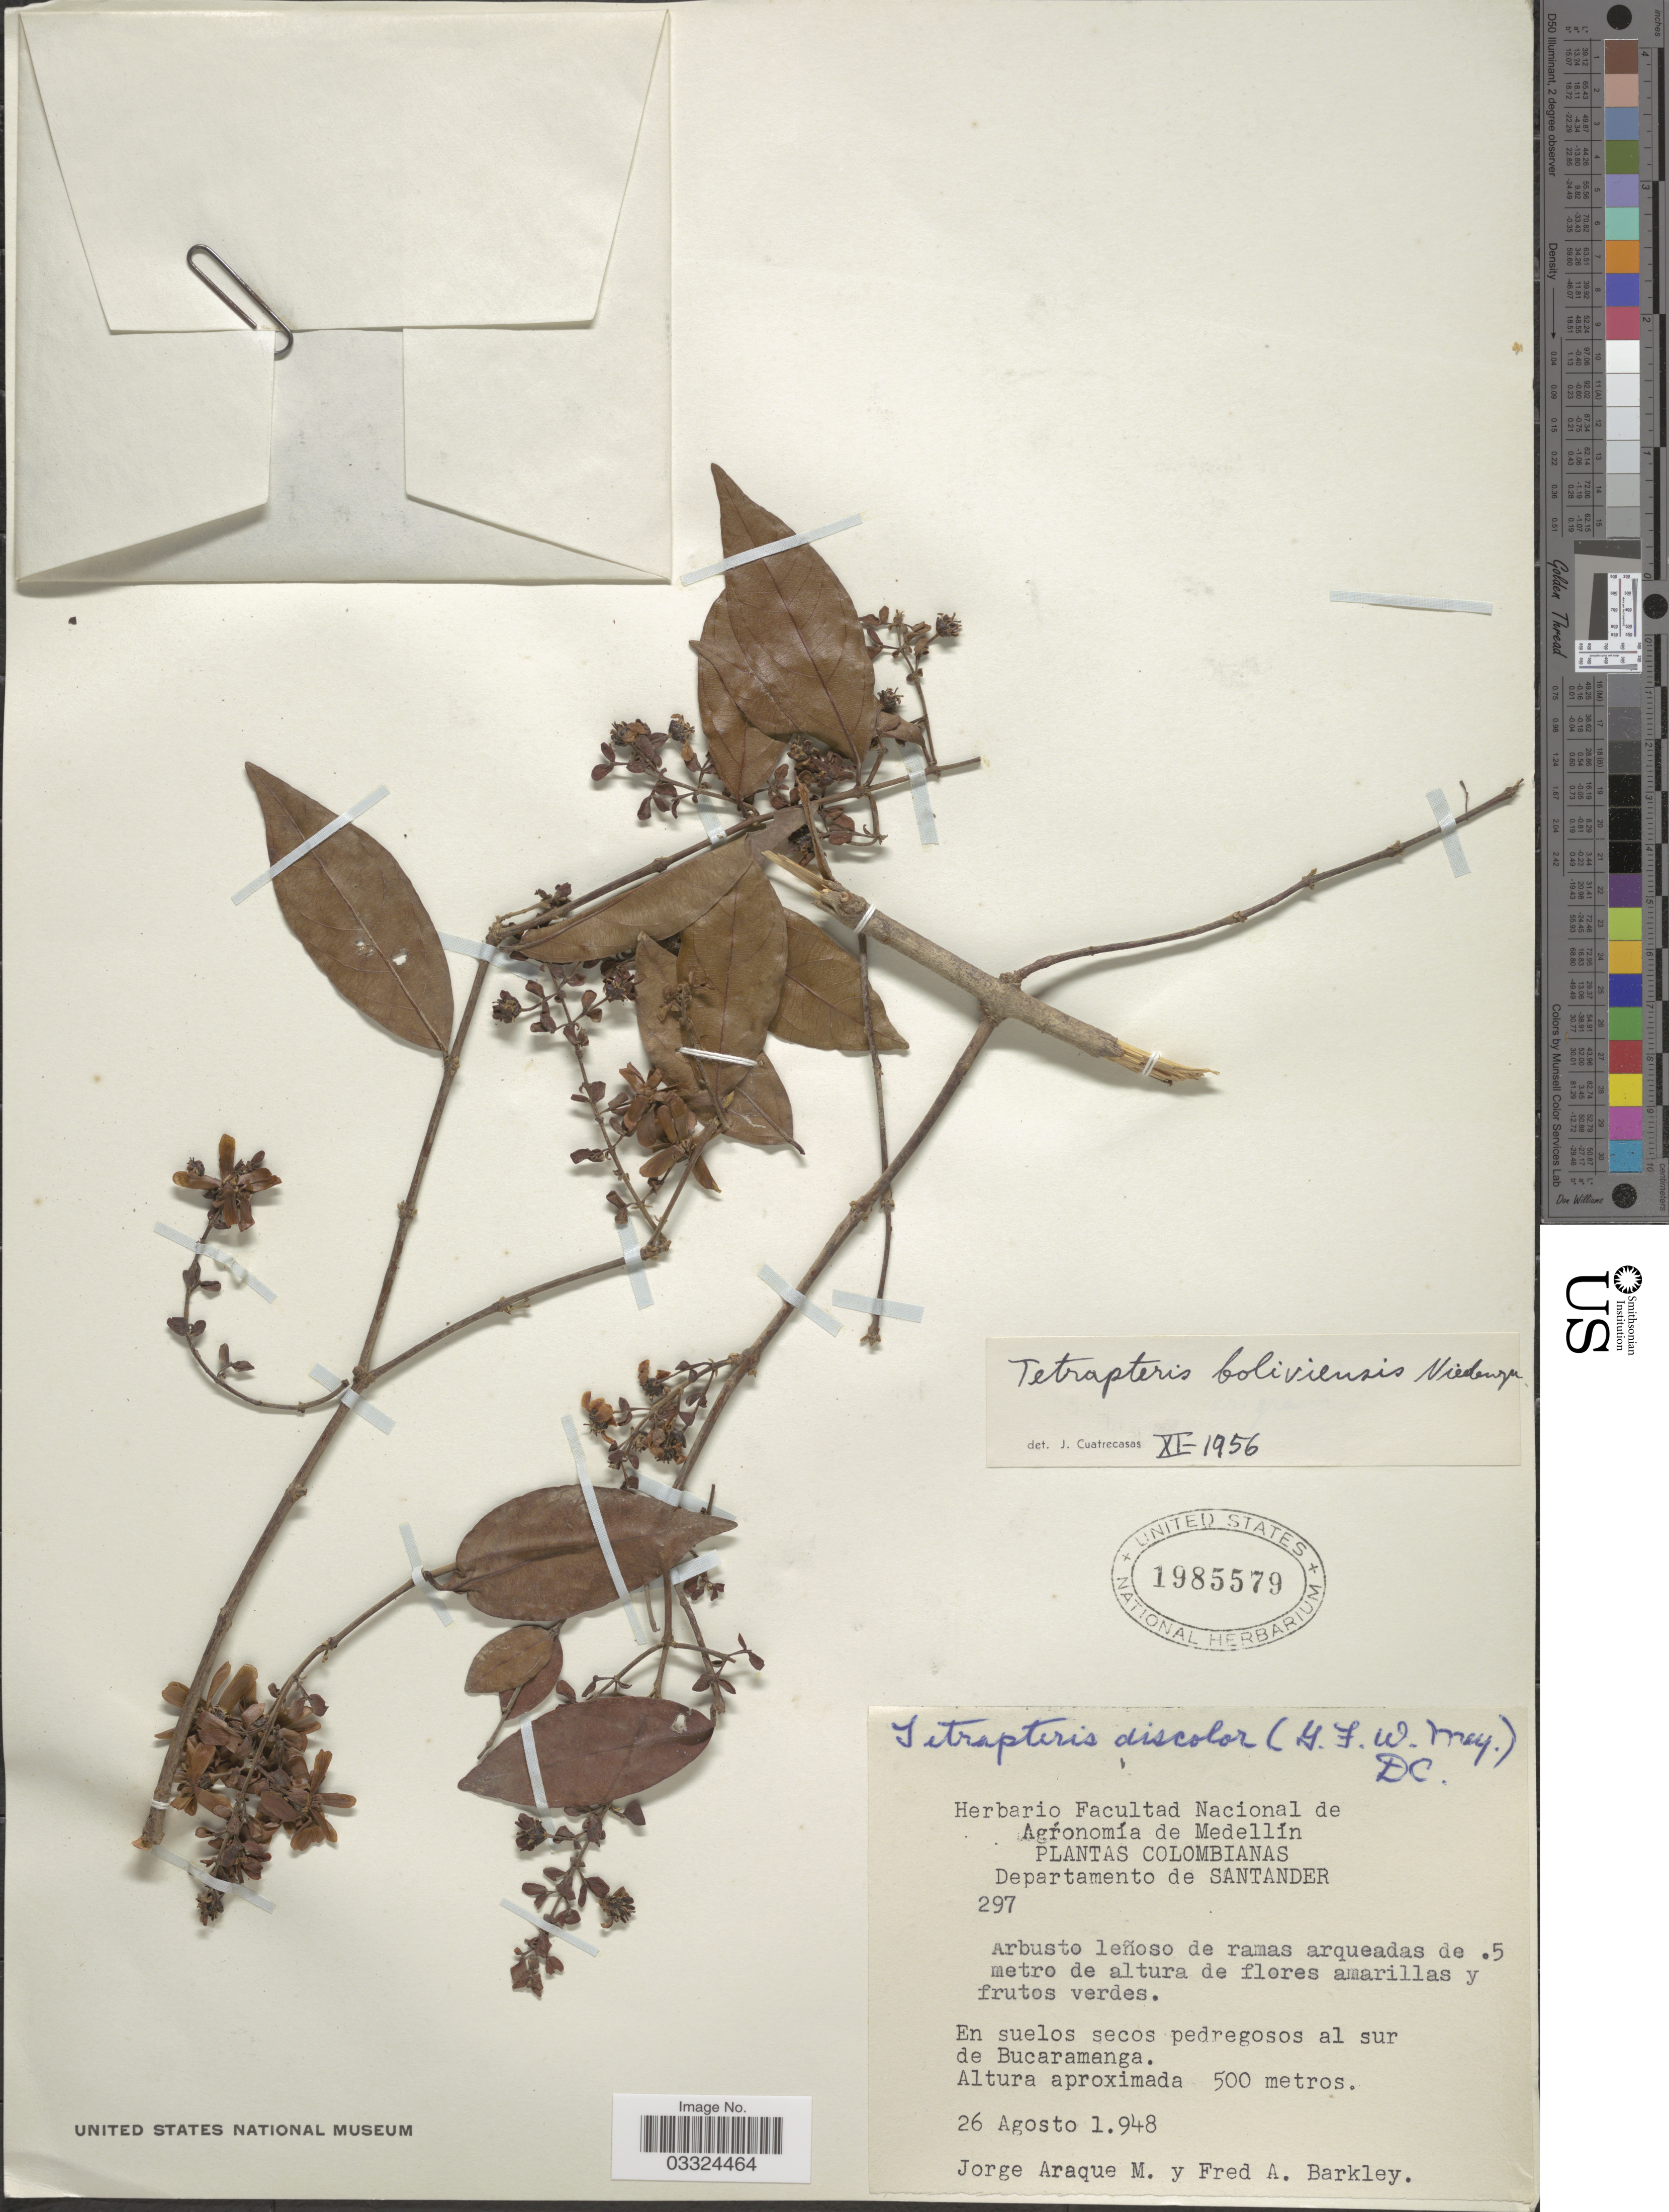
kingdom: Plantae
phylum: Tracheophyta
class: Magnoliopsida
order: Malpighiales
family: Malpighiaceae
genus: Glicophyllum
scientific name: Glicophyllum stylopterum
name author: (A. Juss.) R.F. Almeida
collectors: J. Araque Molina & F. A. Barkley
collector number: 297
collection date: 1948-08-26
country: Colombia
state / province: Santander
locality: Departamento de Santander. En suelos secos pedregosos al sur de Bucaramanga.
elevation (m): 500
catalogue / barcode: US 1985579